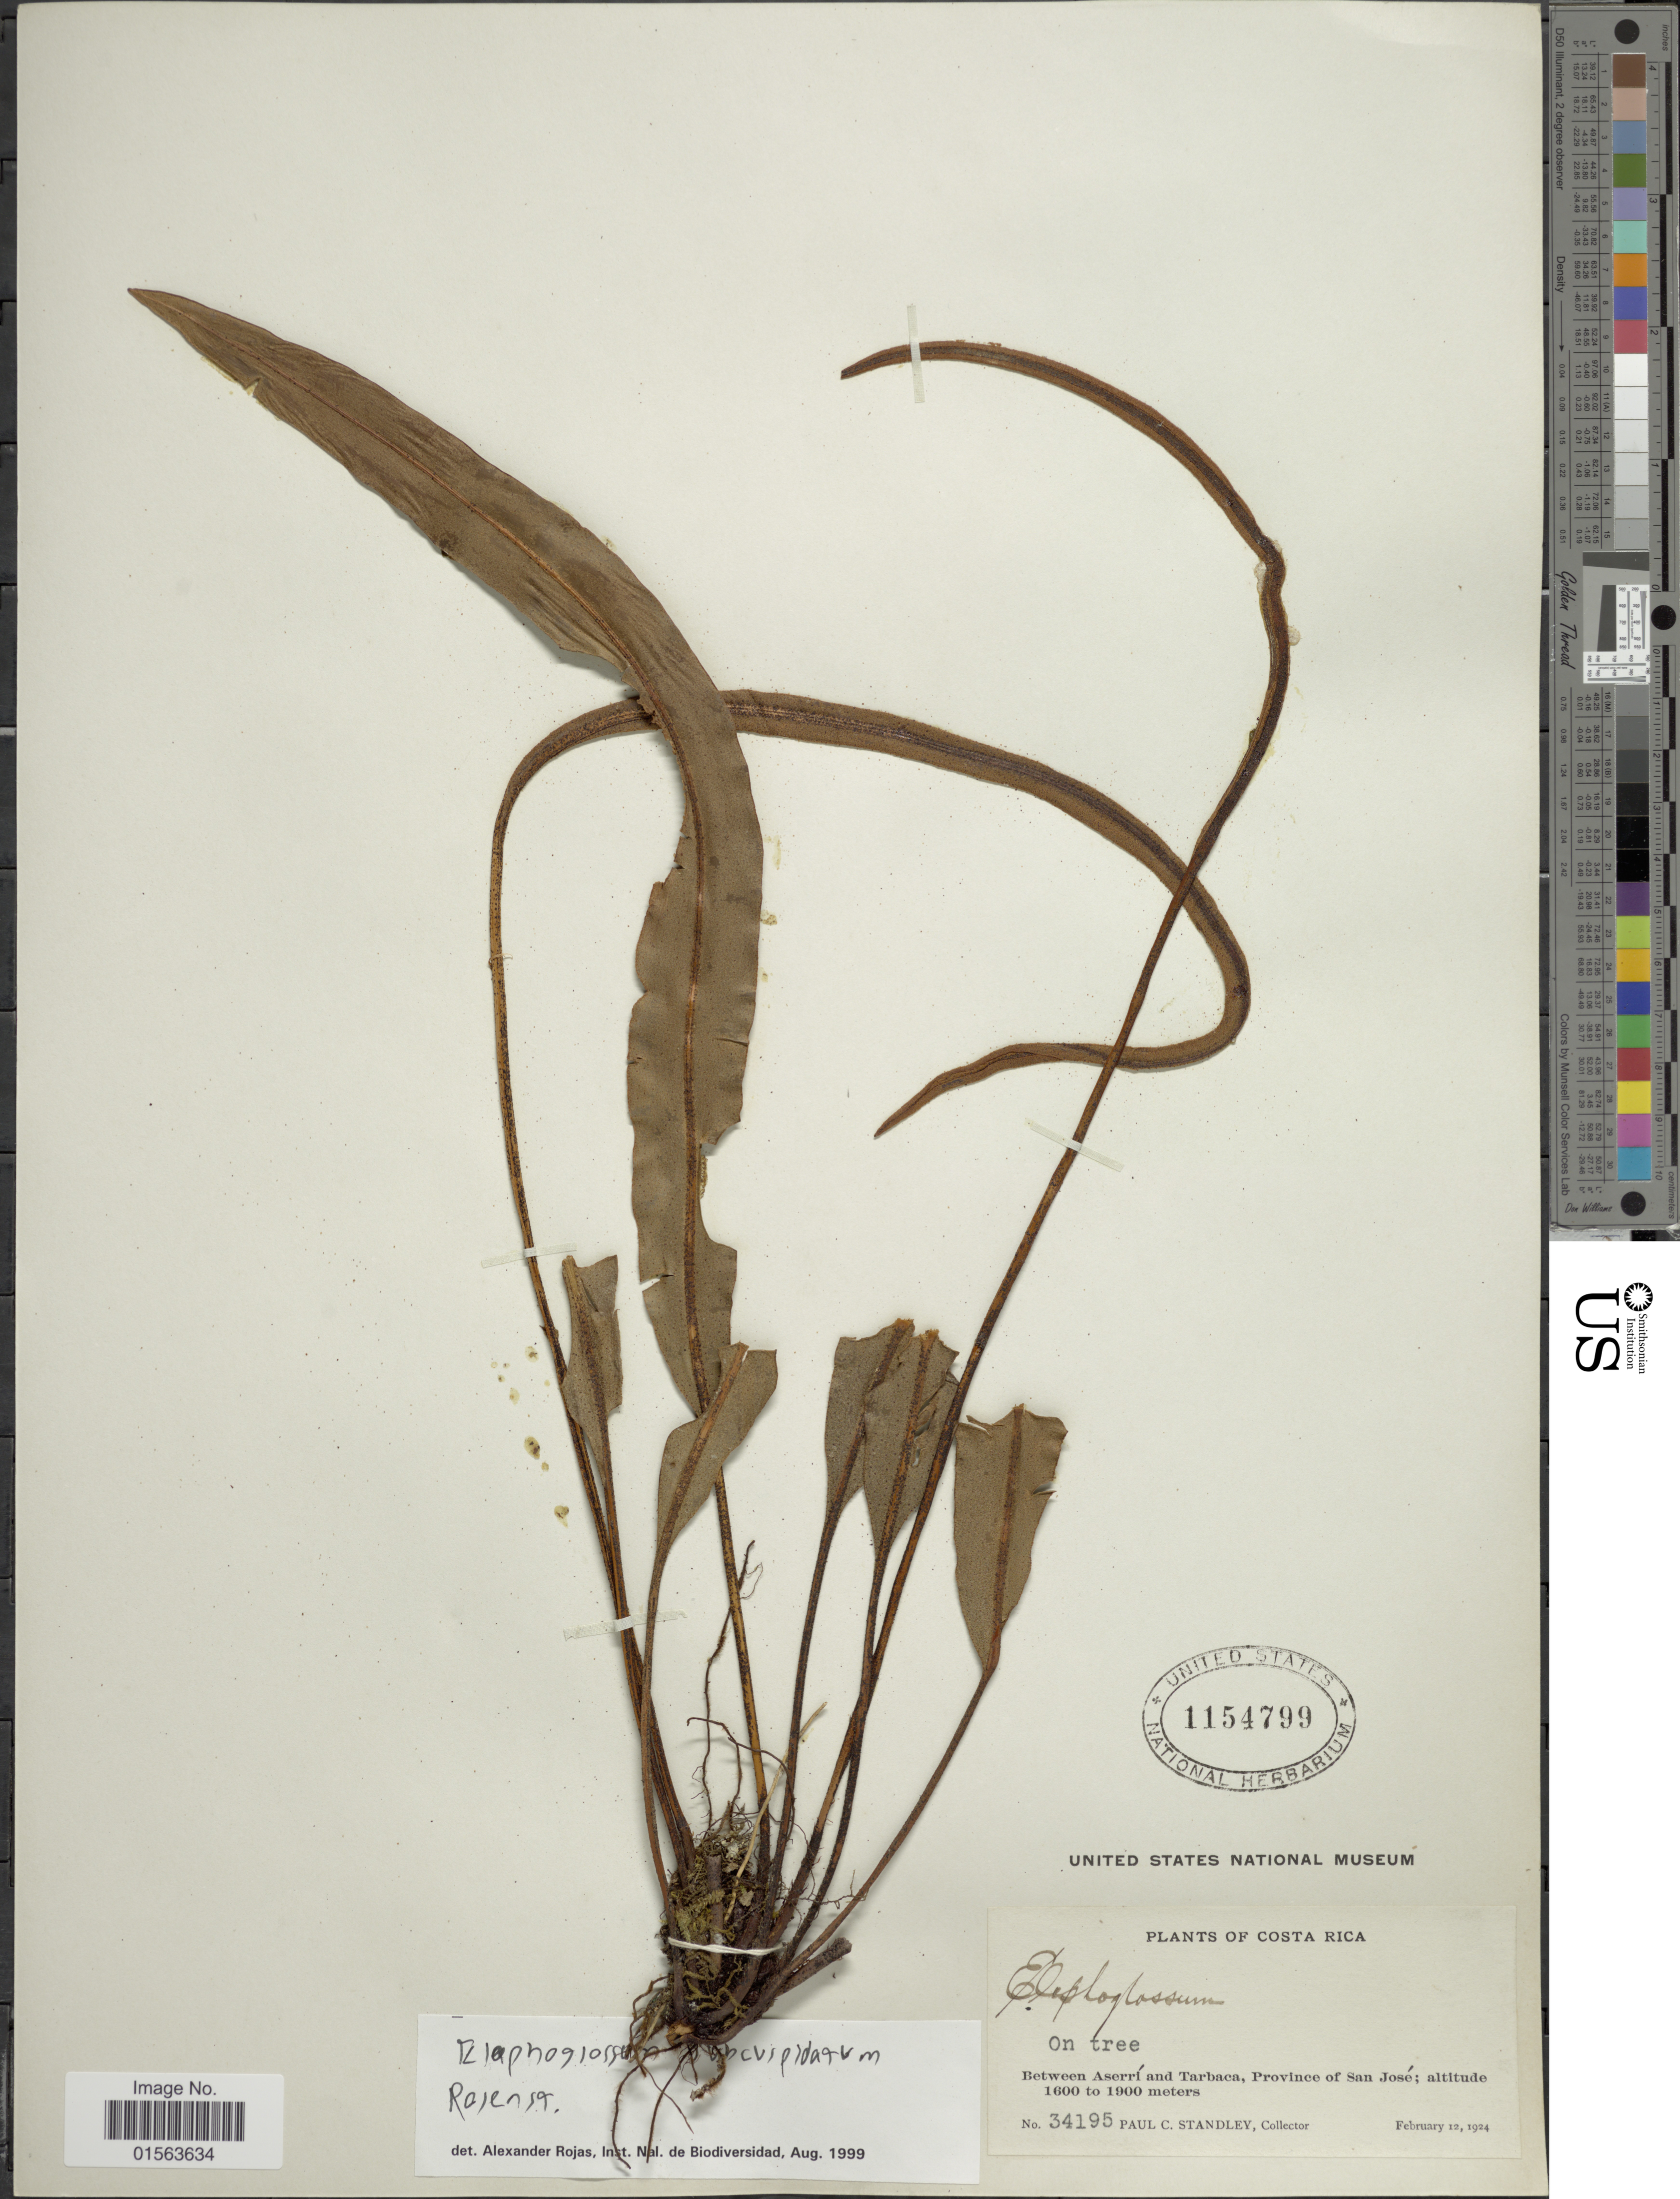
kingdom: Plantae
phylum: Tracheophyta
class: Polypodiopsida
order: Polypodiales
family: Dryopteridaceae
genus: Elaphoglossum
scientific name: Elaphoglossum subcuspidatum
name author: Rosenst.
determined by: Matos, F. B.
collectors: P. C. Standley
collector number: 34195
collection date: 1924-02-12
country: Costa Rica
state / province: San José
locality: Between Asseri and Tarbaca, Province of San Jose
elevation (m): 1600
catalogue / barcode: US 1154799